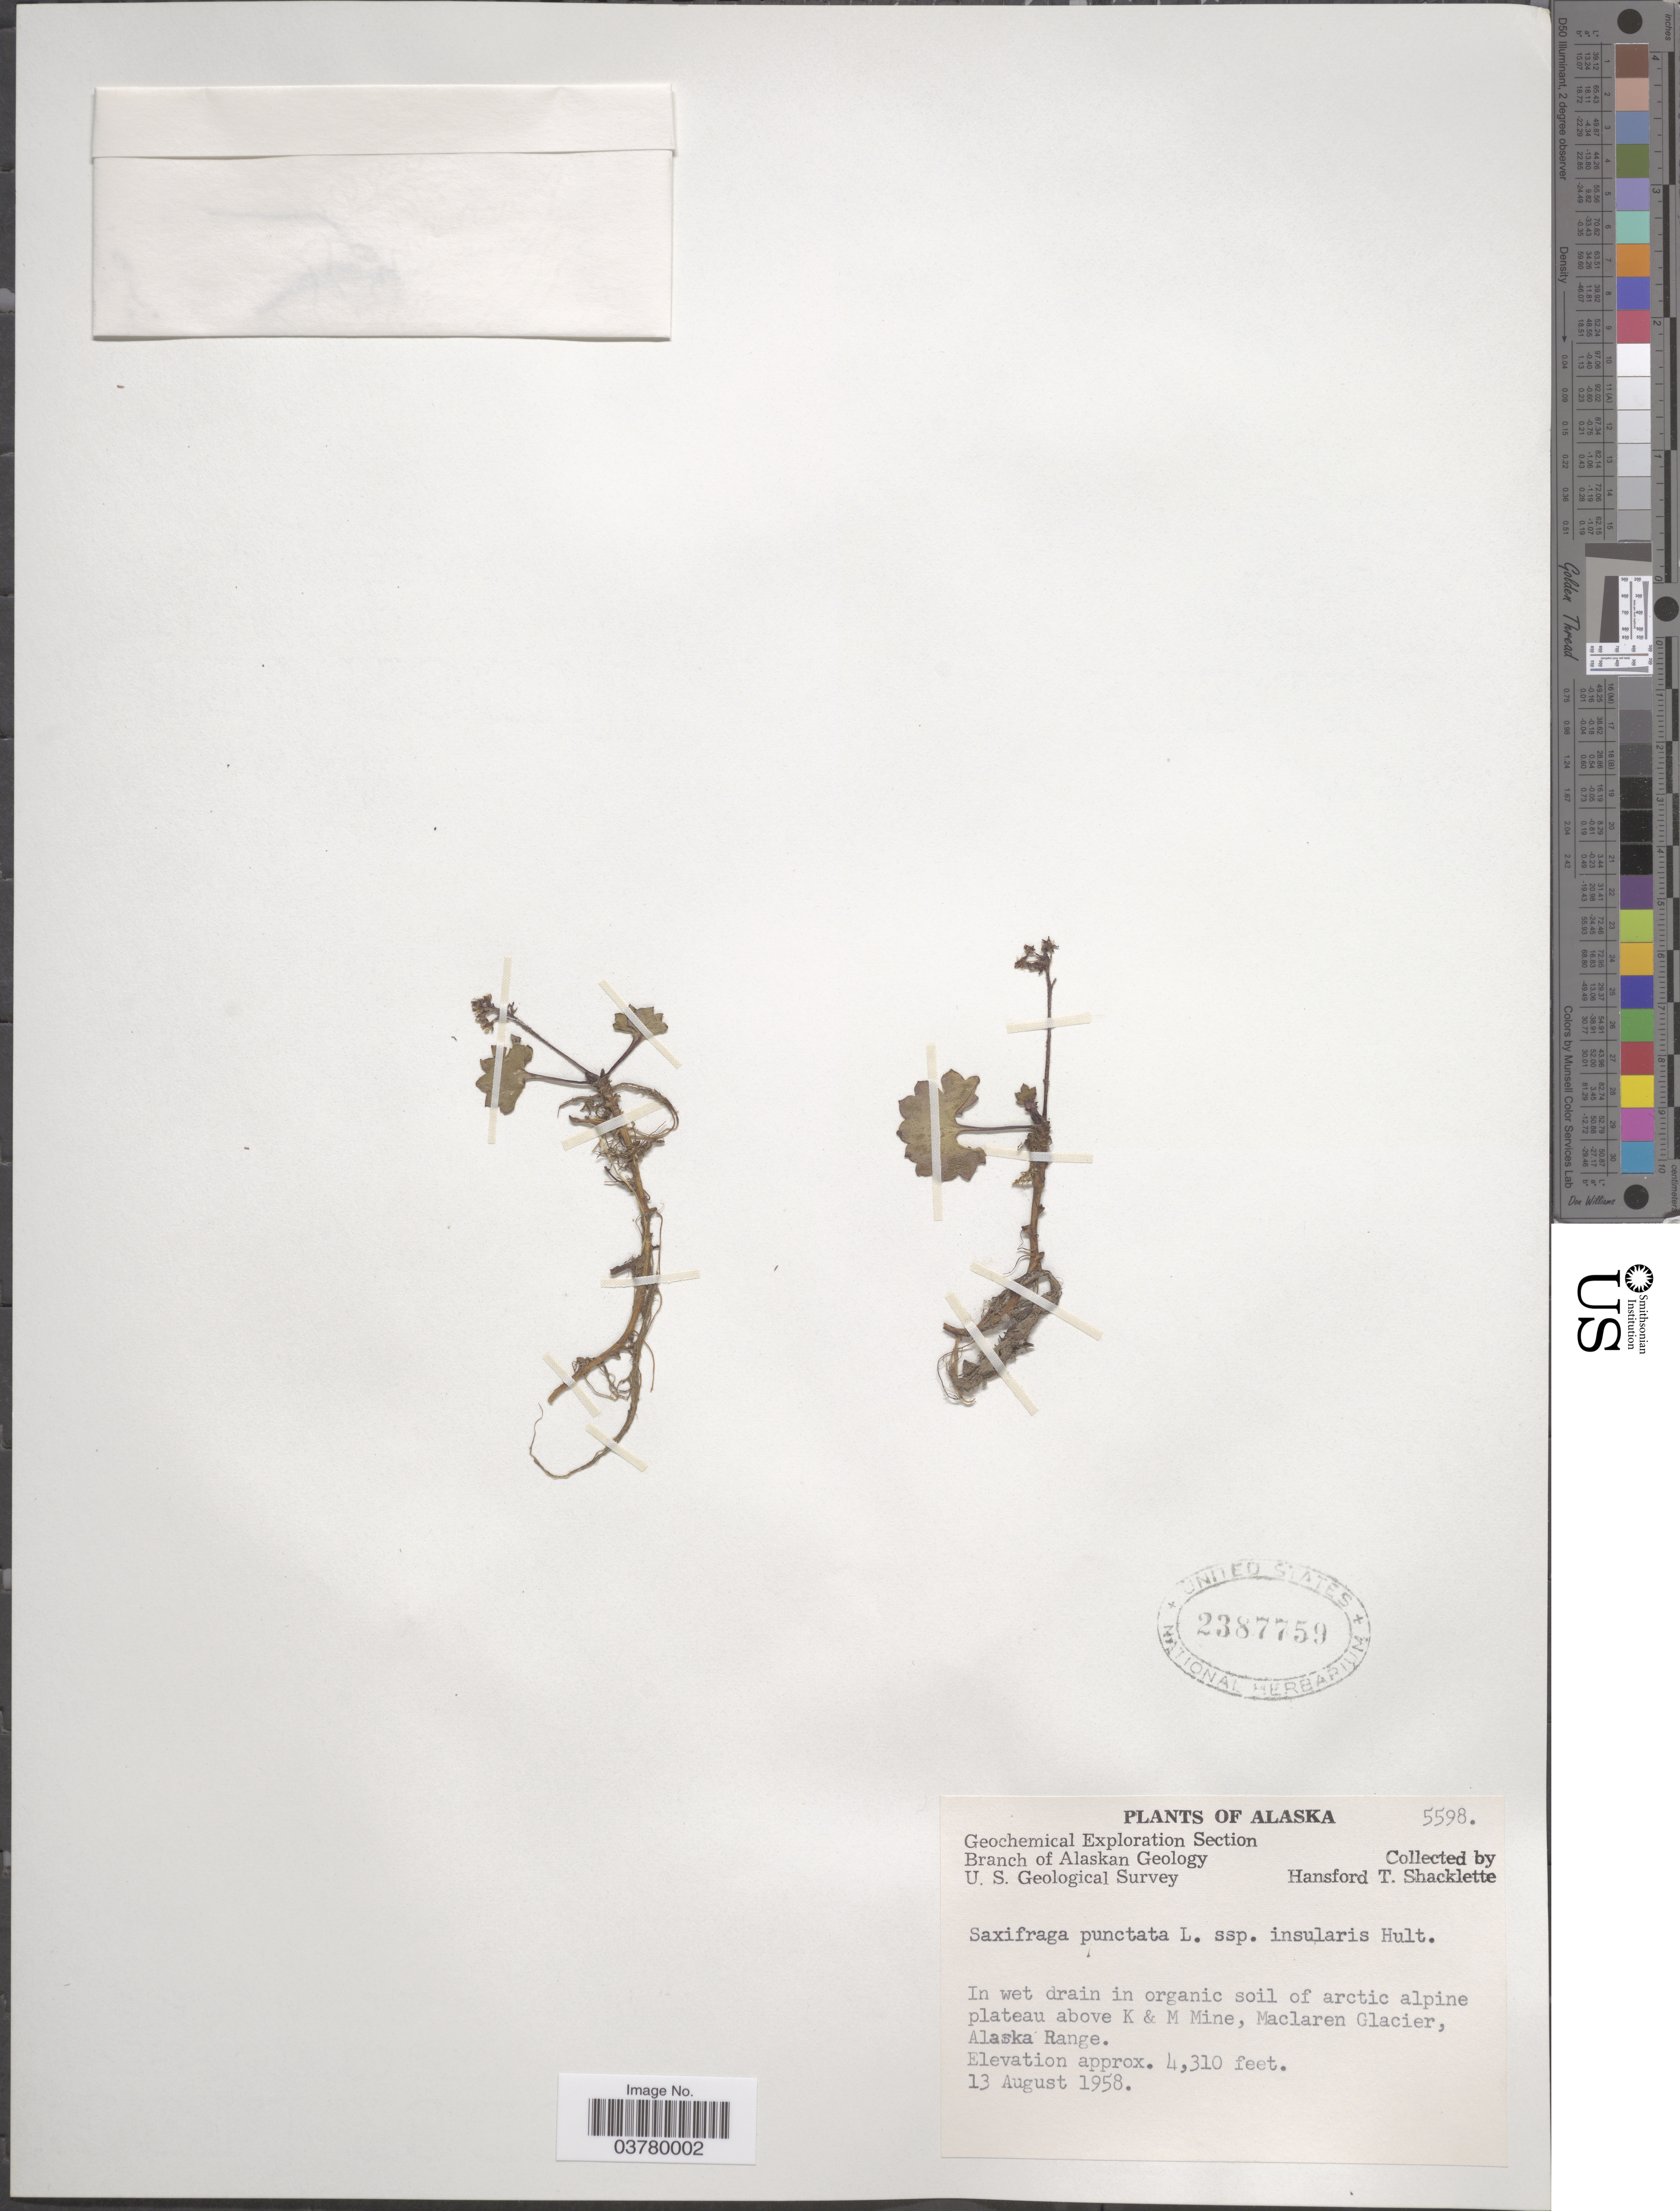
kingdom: Plantae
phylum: Tracheophyta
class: Magnoliopsida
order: Saxifragales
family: Saxifragaceae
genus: Micranthes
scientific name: Micranthes nelsoniana var. insularis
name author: (Hultén) Gornall & H. Ohba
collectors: H. Shacklette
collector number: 5598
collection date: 1958-08-13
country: United States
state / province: Alaska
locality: In wet drain in organic soil of arctic alpine plateau above K & M Mine, Maclaren Glacier, Alaska Range.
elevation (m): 1314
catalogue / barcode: US 2387759